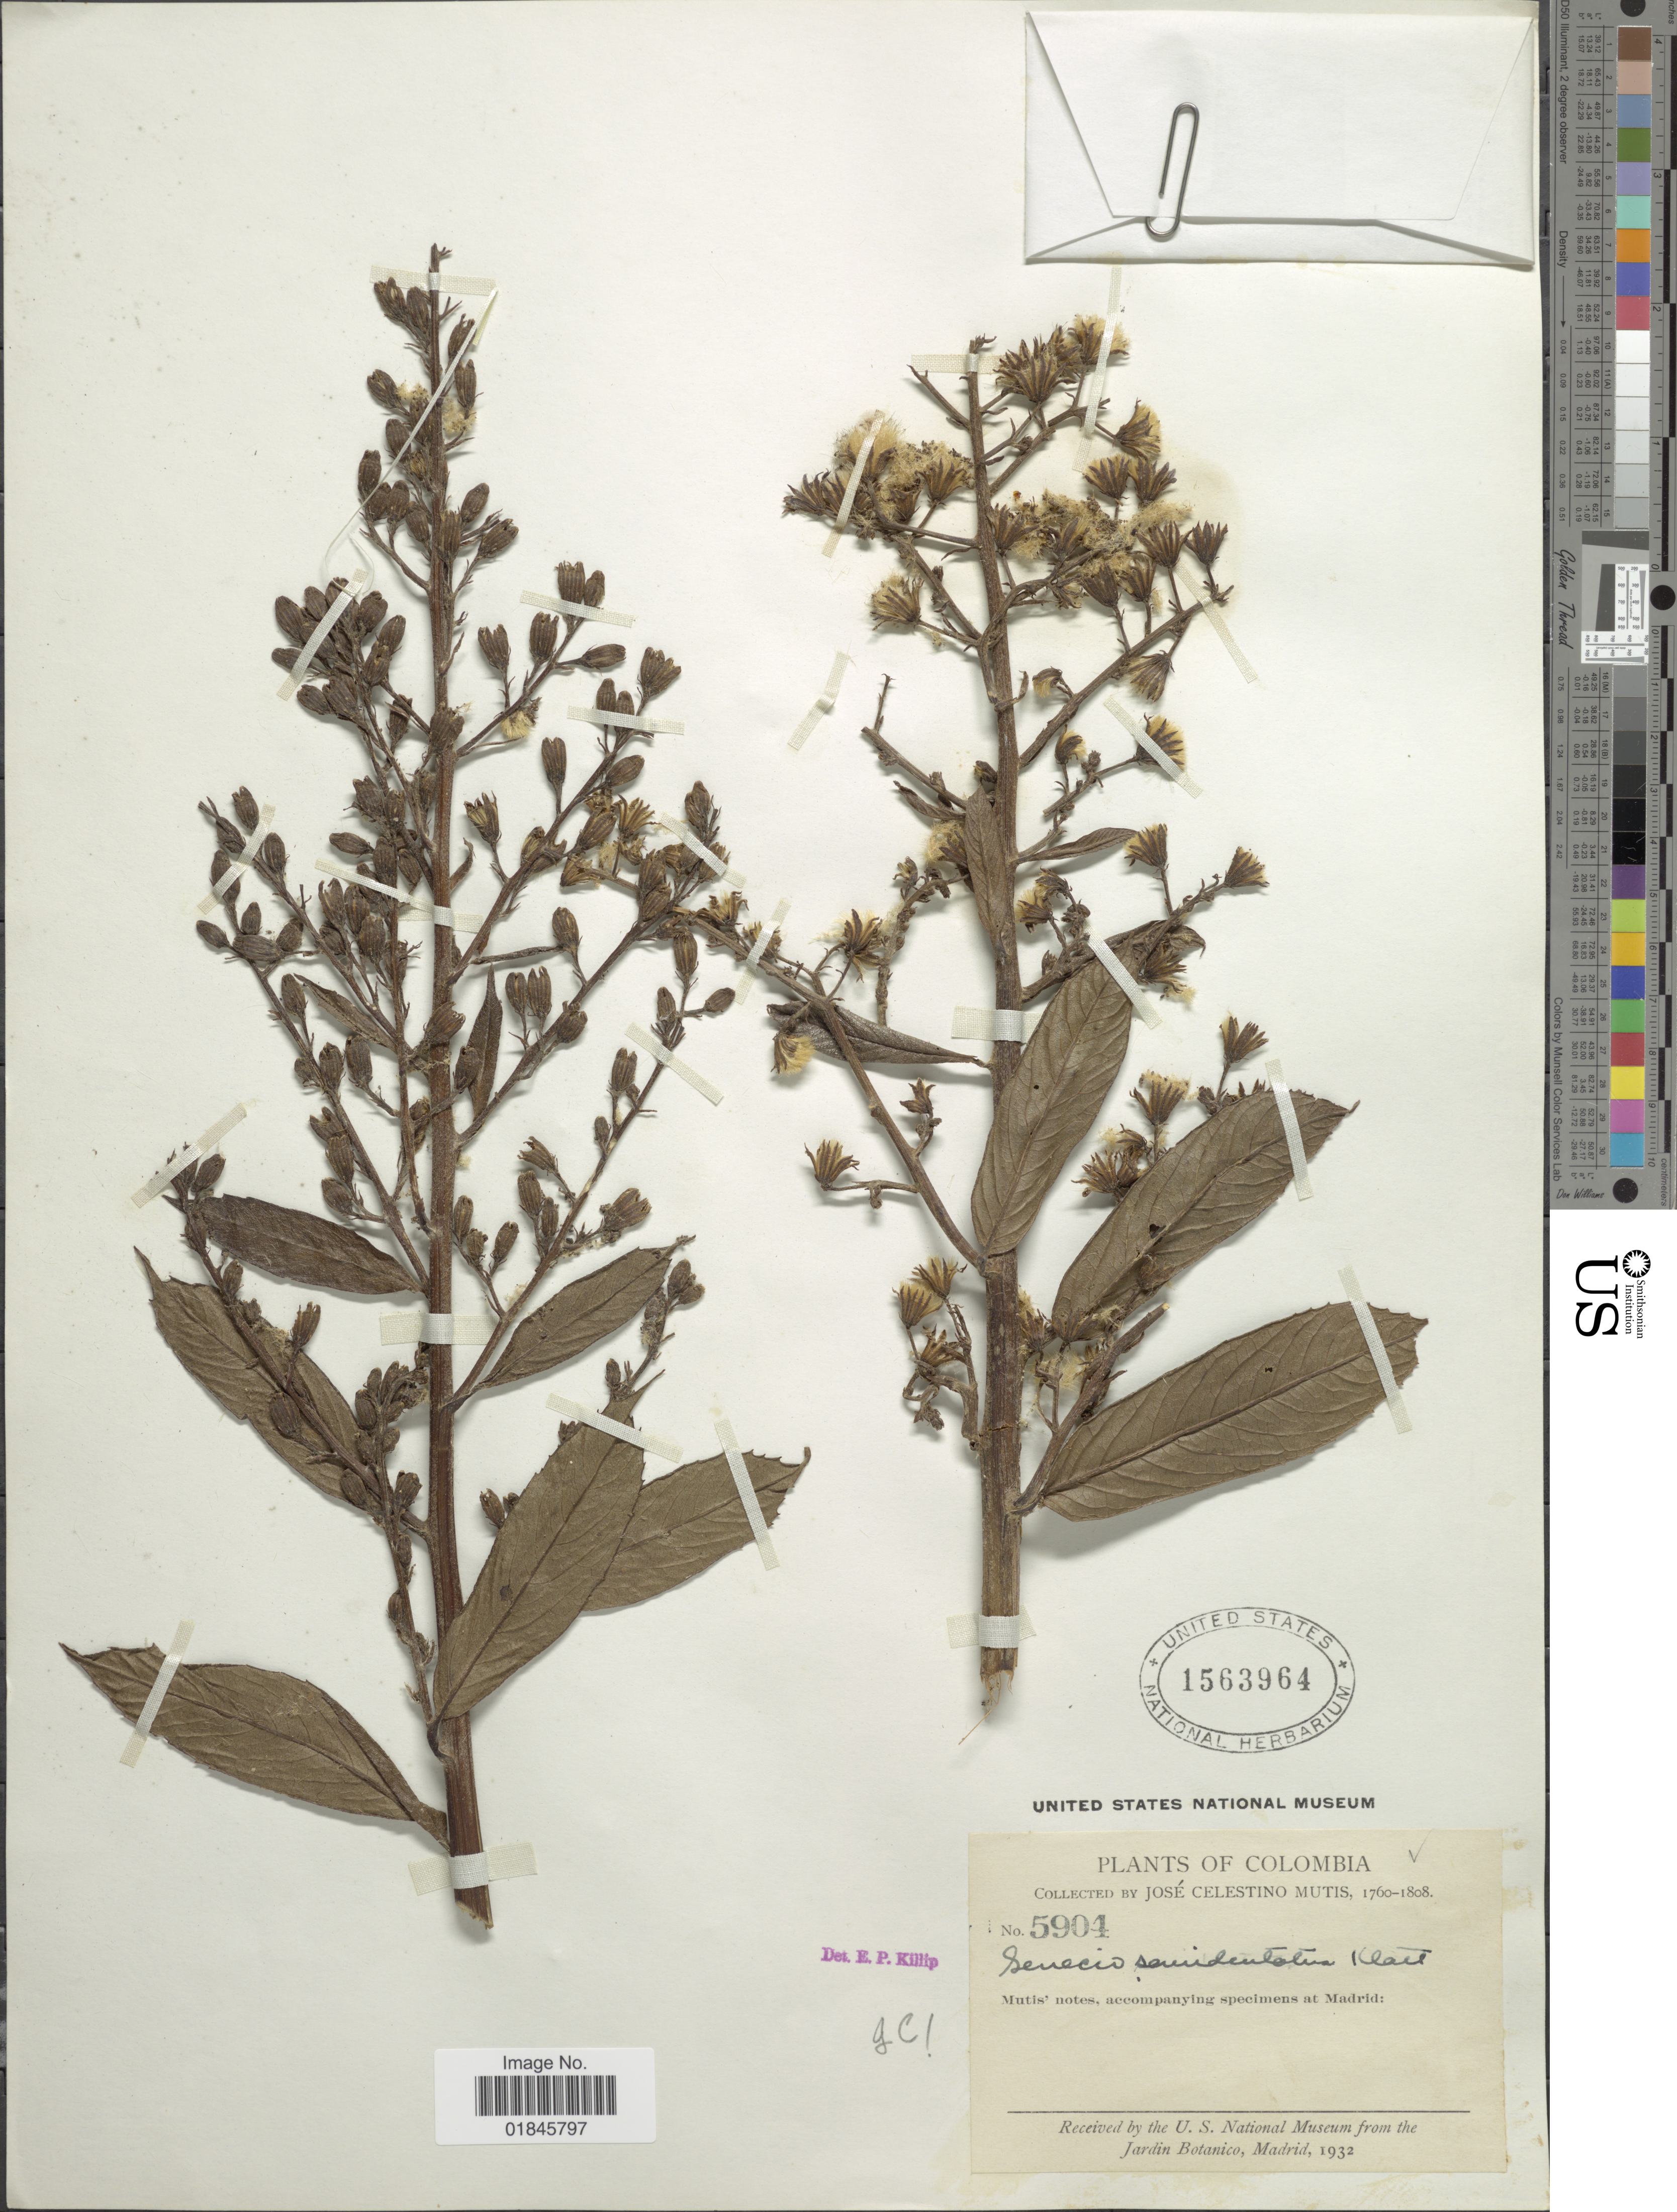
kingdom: Plantae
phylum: Tracheophyta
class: Magnoliopsida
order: Asterales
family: Asteraceae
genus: Pentacalia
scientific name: Pentacalia reflexa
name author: (Kunth) Cuatrec.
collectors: J. C. B. Mutis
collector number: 5904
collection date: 1760/1808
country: Colombia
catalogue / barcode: US 1563964